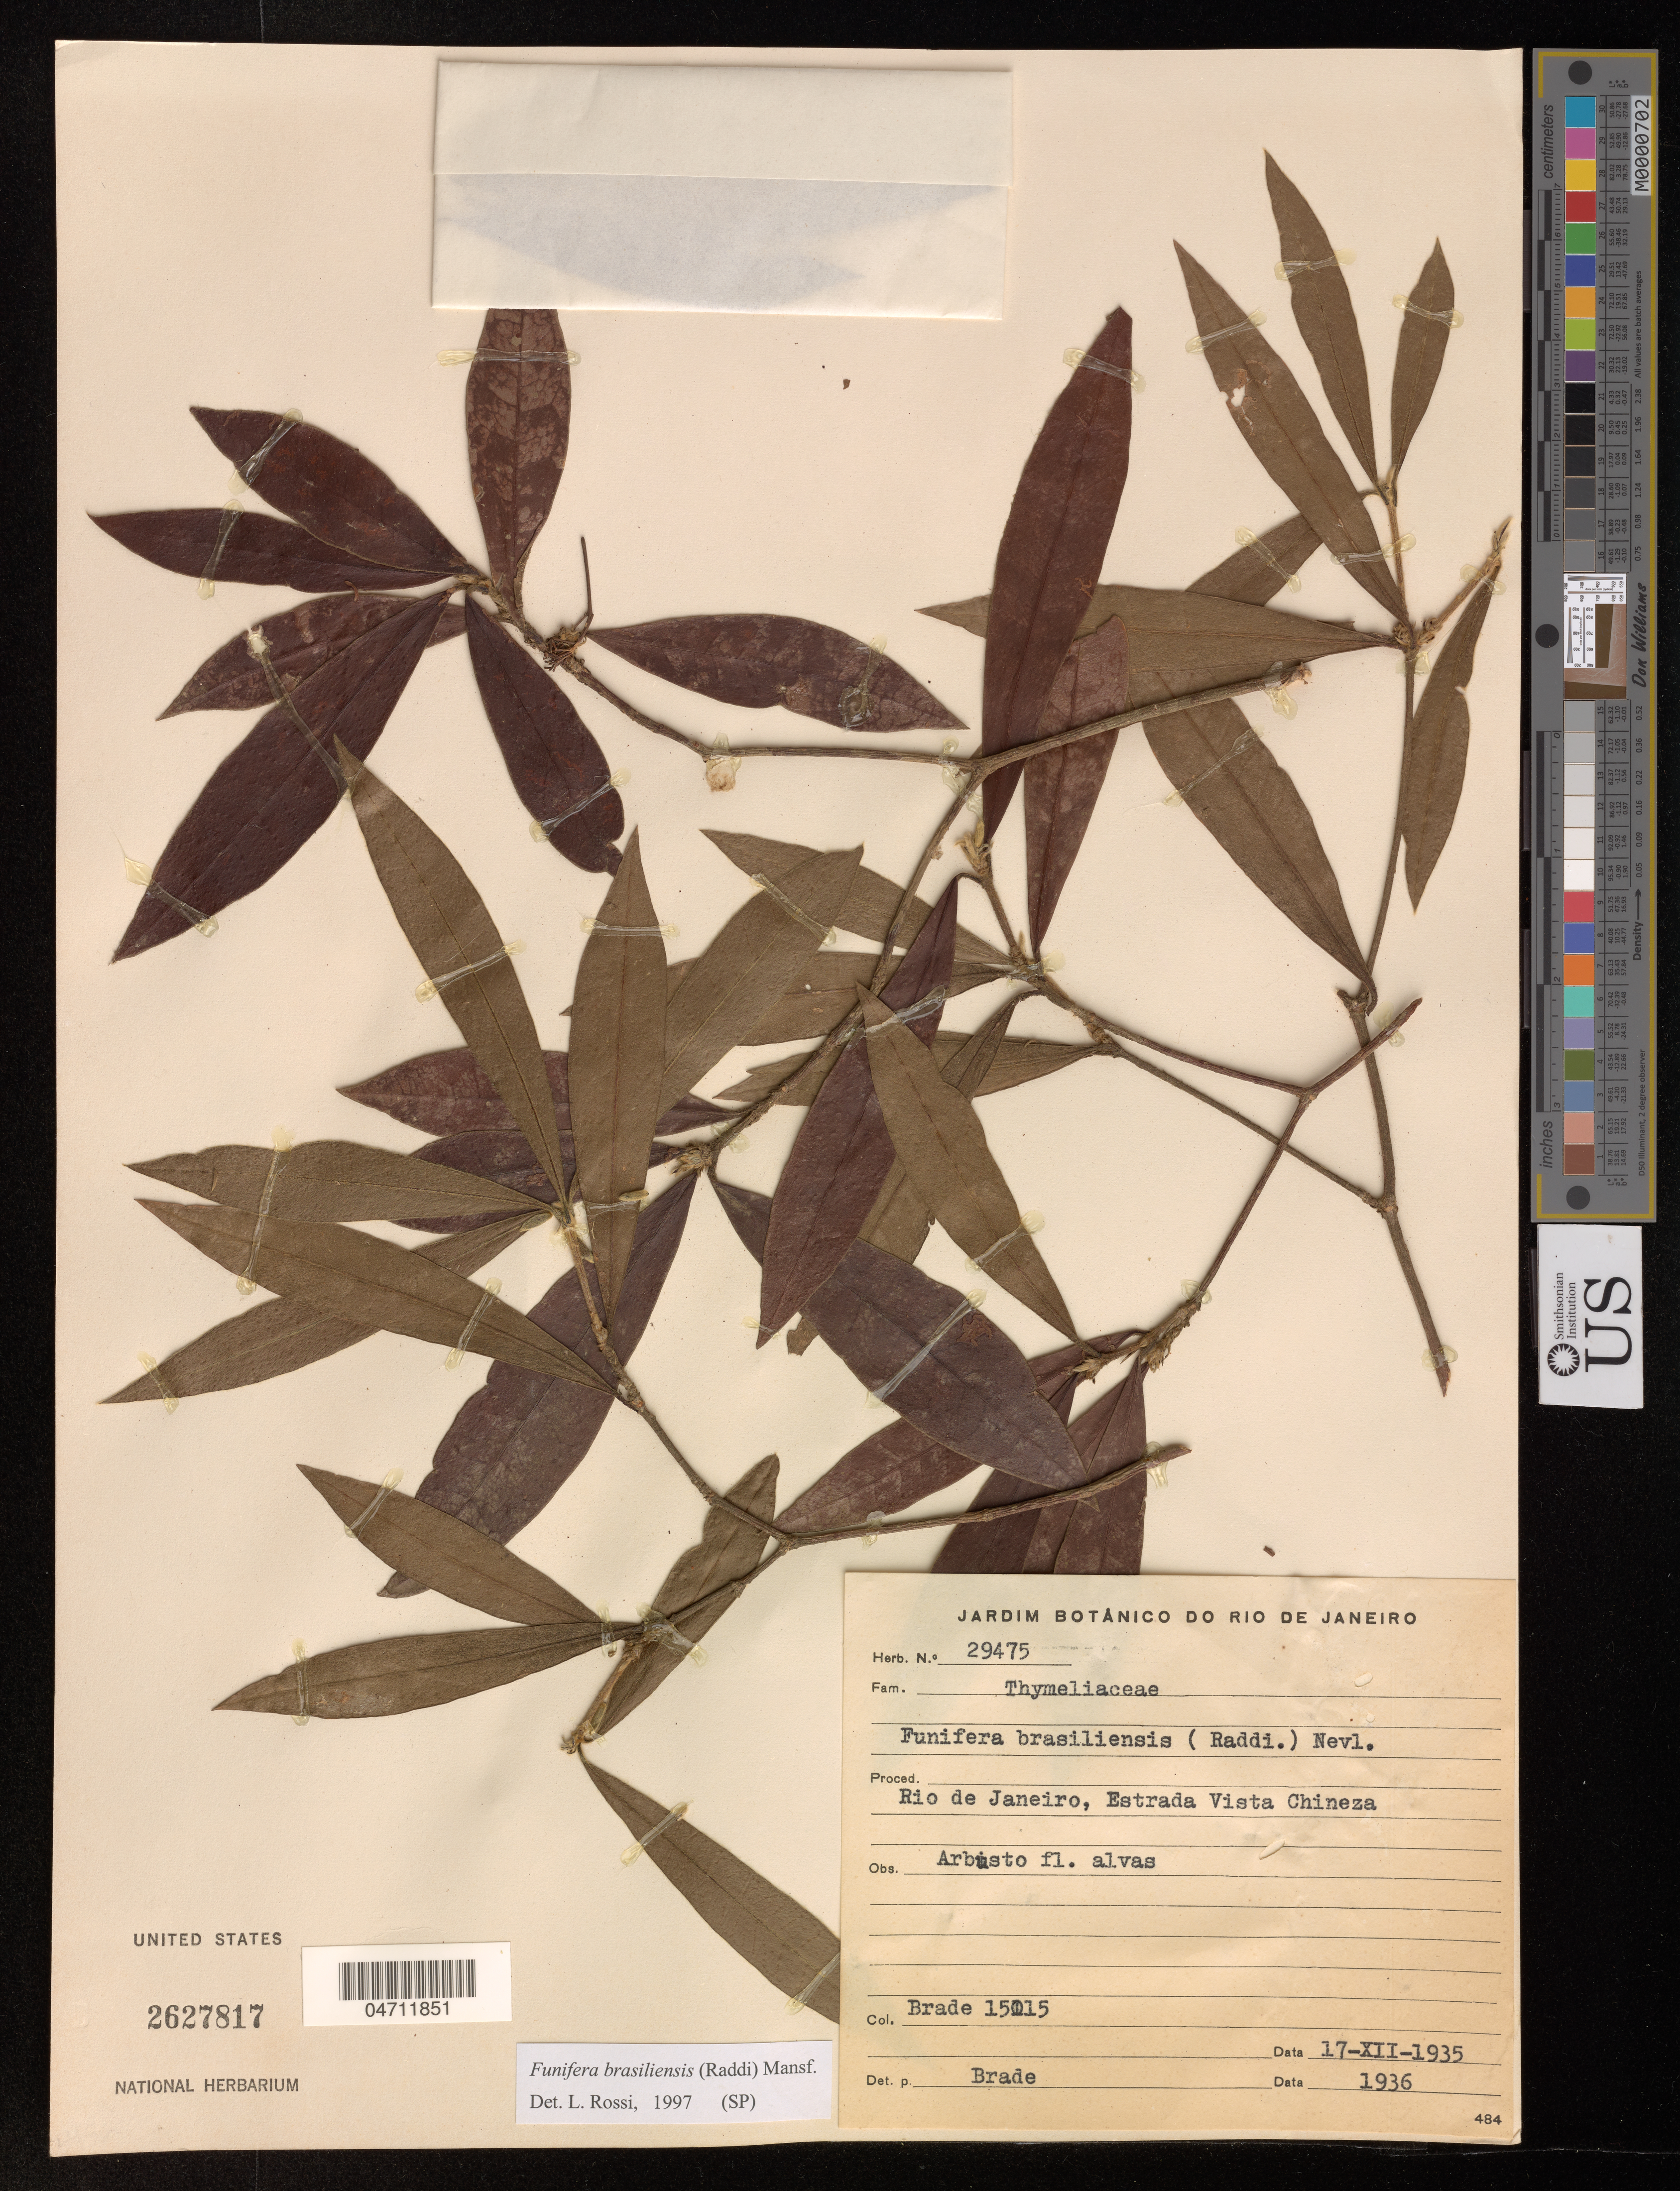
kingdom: Plantae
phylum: Tracheophyta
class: Magnoliopsida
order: Malvales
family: Thymelaeaceae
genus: Daphnopsis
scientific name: Daphnopsis brasiliensis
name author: Mart.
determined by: Rossi, L.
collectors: -- Brade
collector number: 15015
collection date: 1935-12-17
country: Brazil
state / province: Rio de Janeiro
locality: Brasil, Estado da Guanabara, Estrada Castorina.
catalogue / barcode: US 2627817